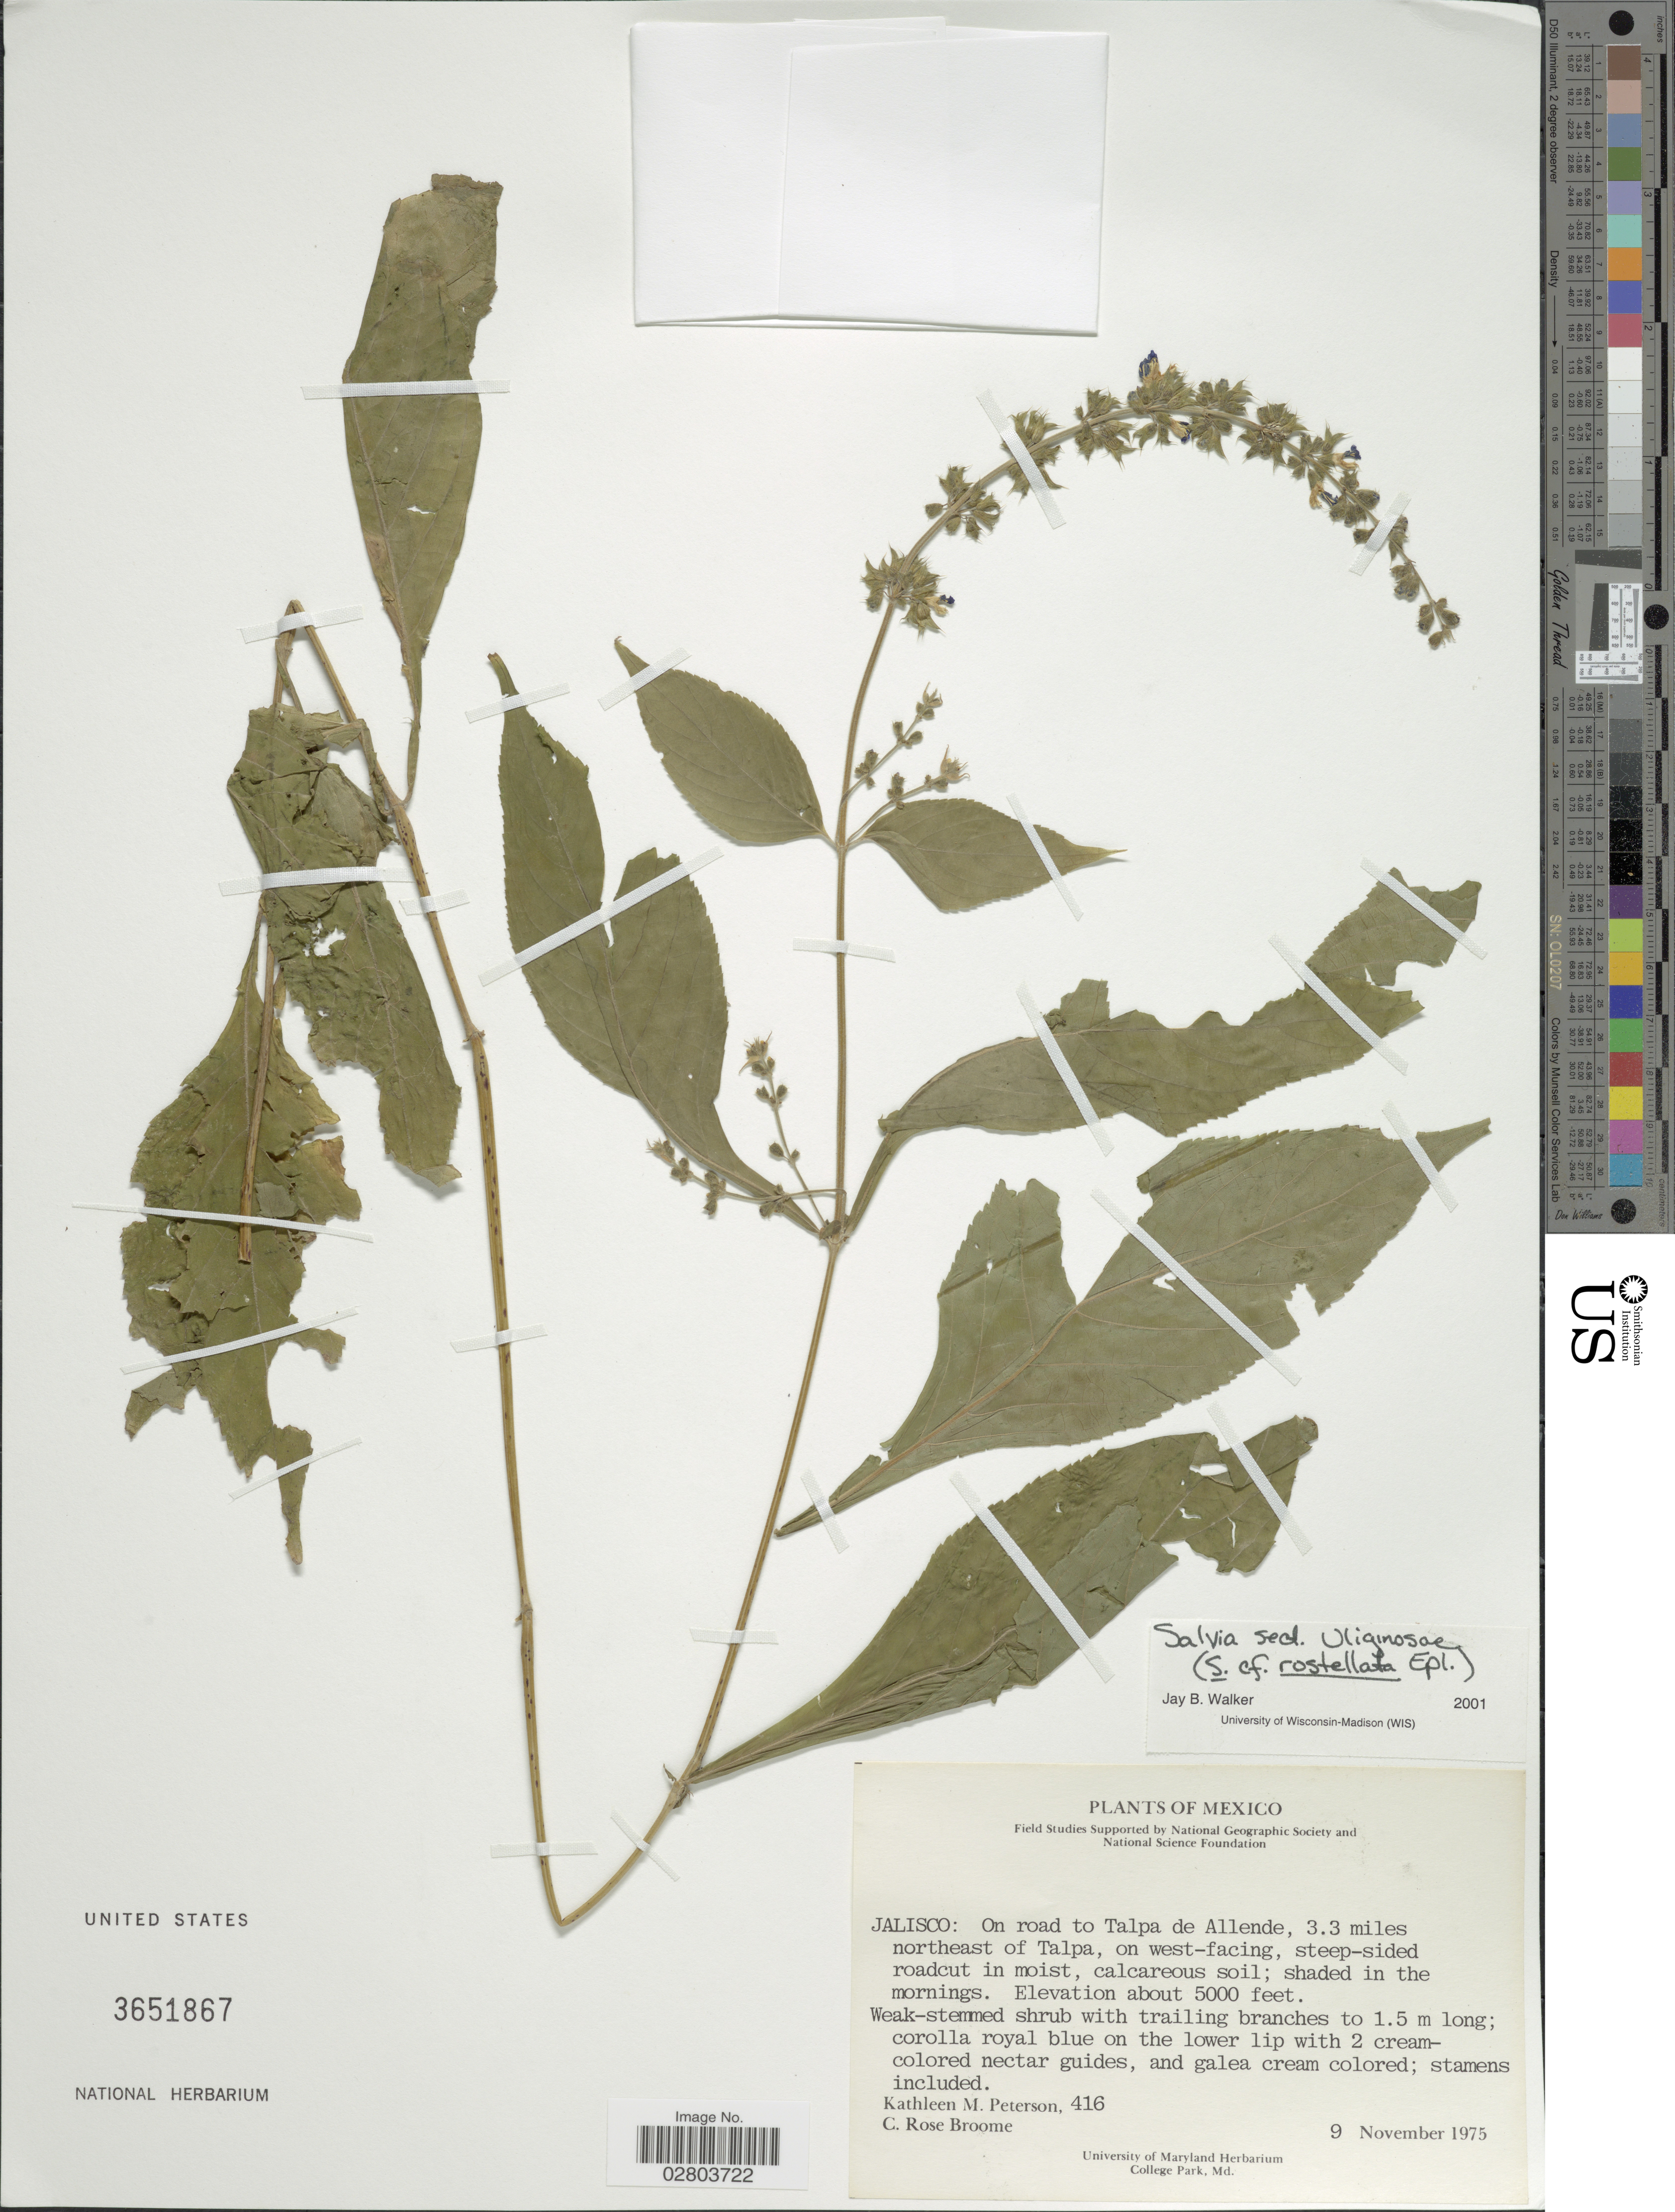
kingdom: Plantae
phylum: Tracheophyta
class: Magnoliopsida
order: Lamiales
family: Lamiaceae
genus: Salvia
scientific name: Salvia sp.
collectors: K. Peterson & C. R. Broome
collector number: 416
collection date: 1975-11-09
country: Mexico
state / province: Jalisco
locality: Jalisco: On road to Talpa de Allende, 3.3 miles northeast of Talpa, on west-facing.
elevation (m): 1524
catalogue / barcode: US 3651867